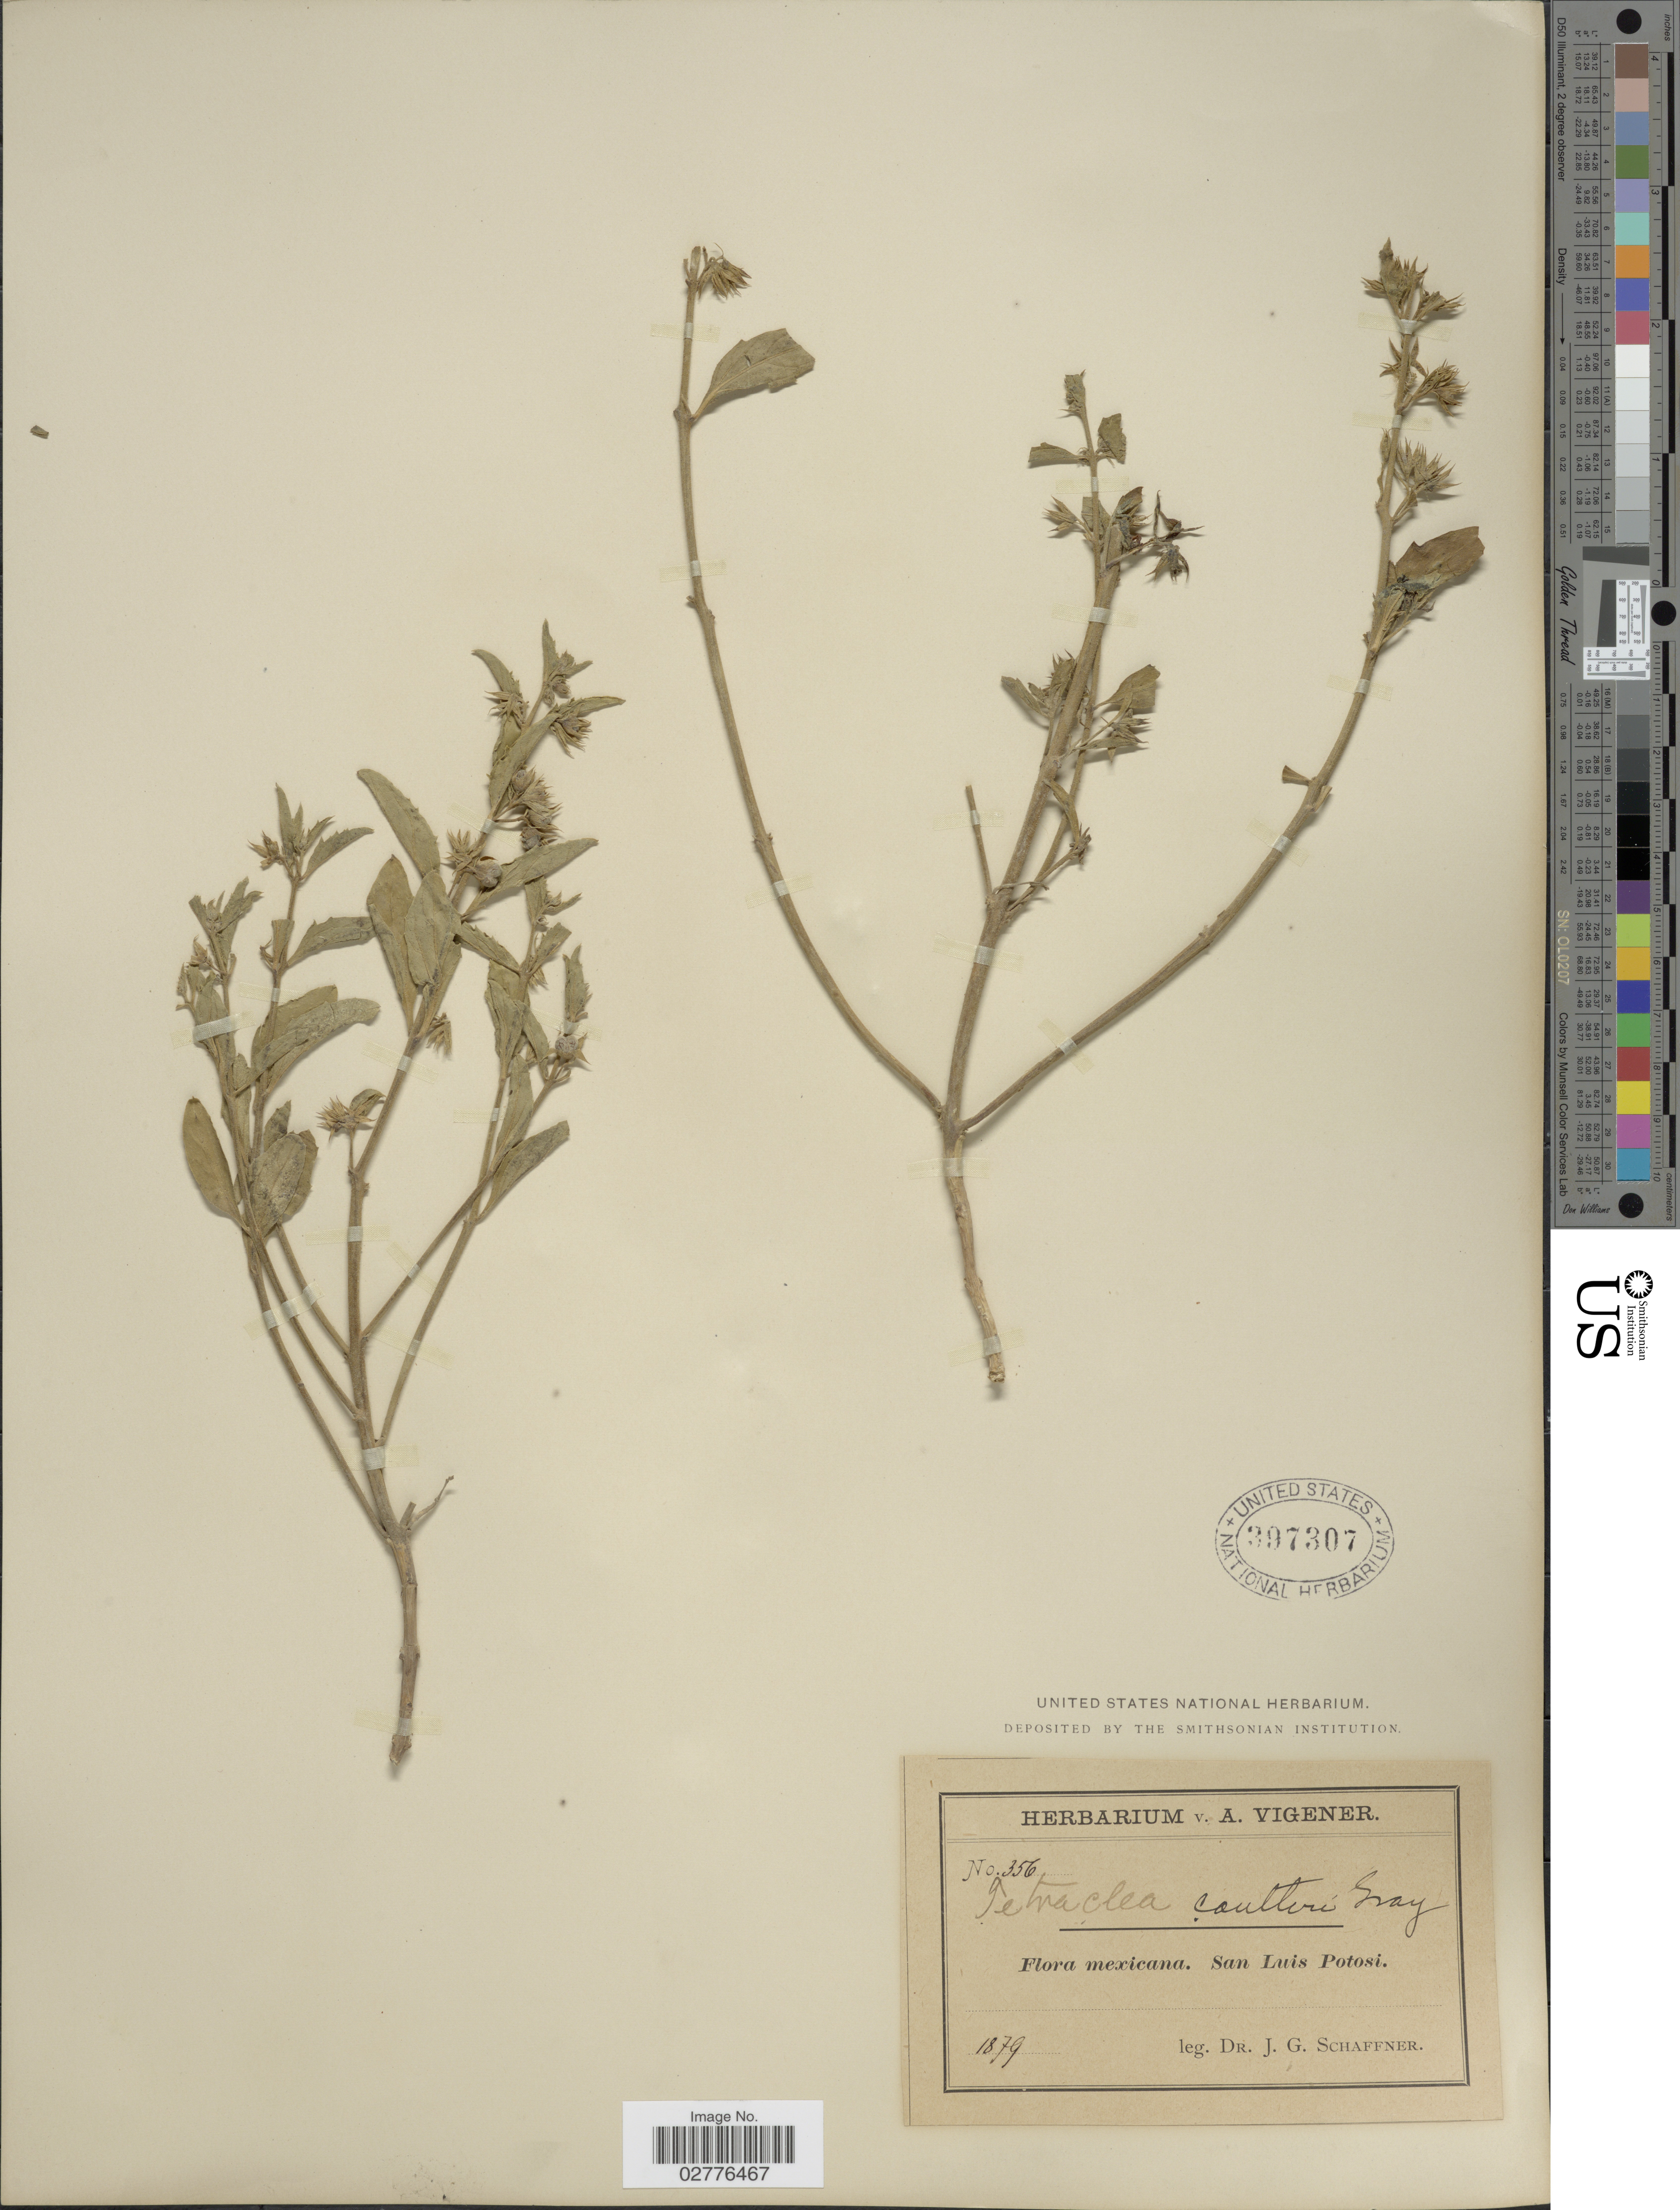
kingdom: Plantae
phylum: Tracheophyta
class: Magnoliopsida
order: Lamiales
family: Lamiaceae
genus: Tetraclea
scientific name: Tetraclea coulteri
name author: A. Gray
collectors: J. G. Schaffner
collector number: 356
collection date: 1879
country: Mexico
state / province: San Luis Potosí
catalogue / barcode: US 397307